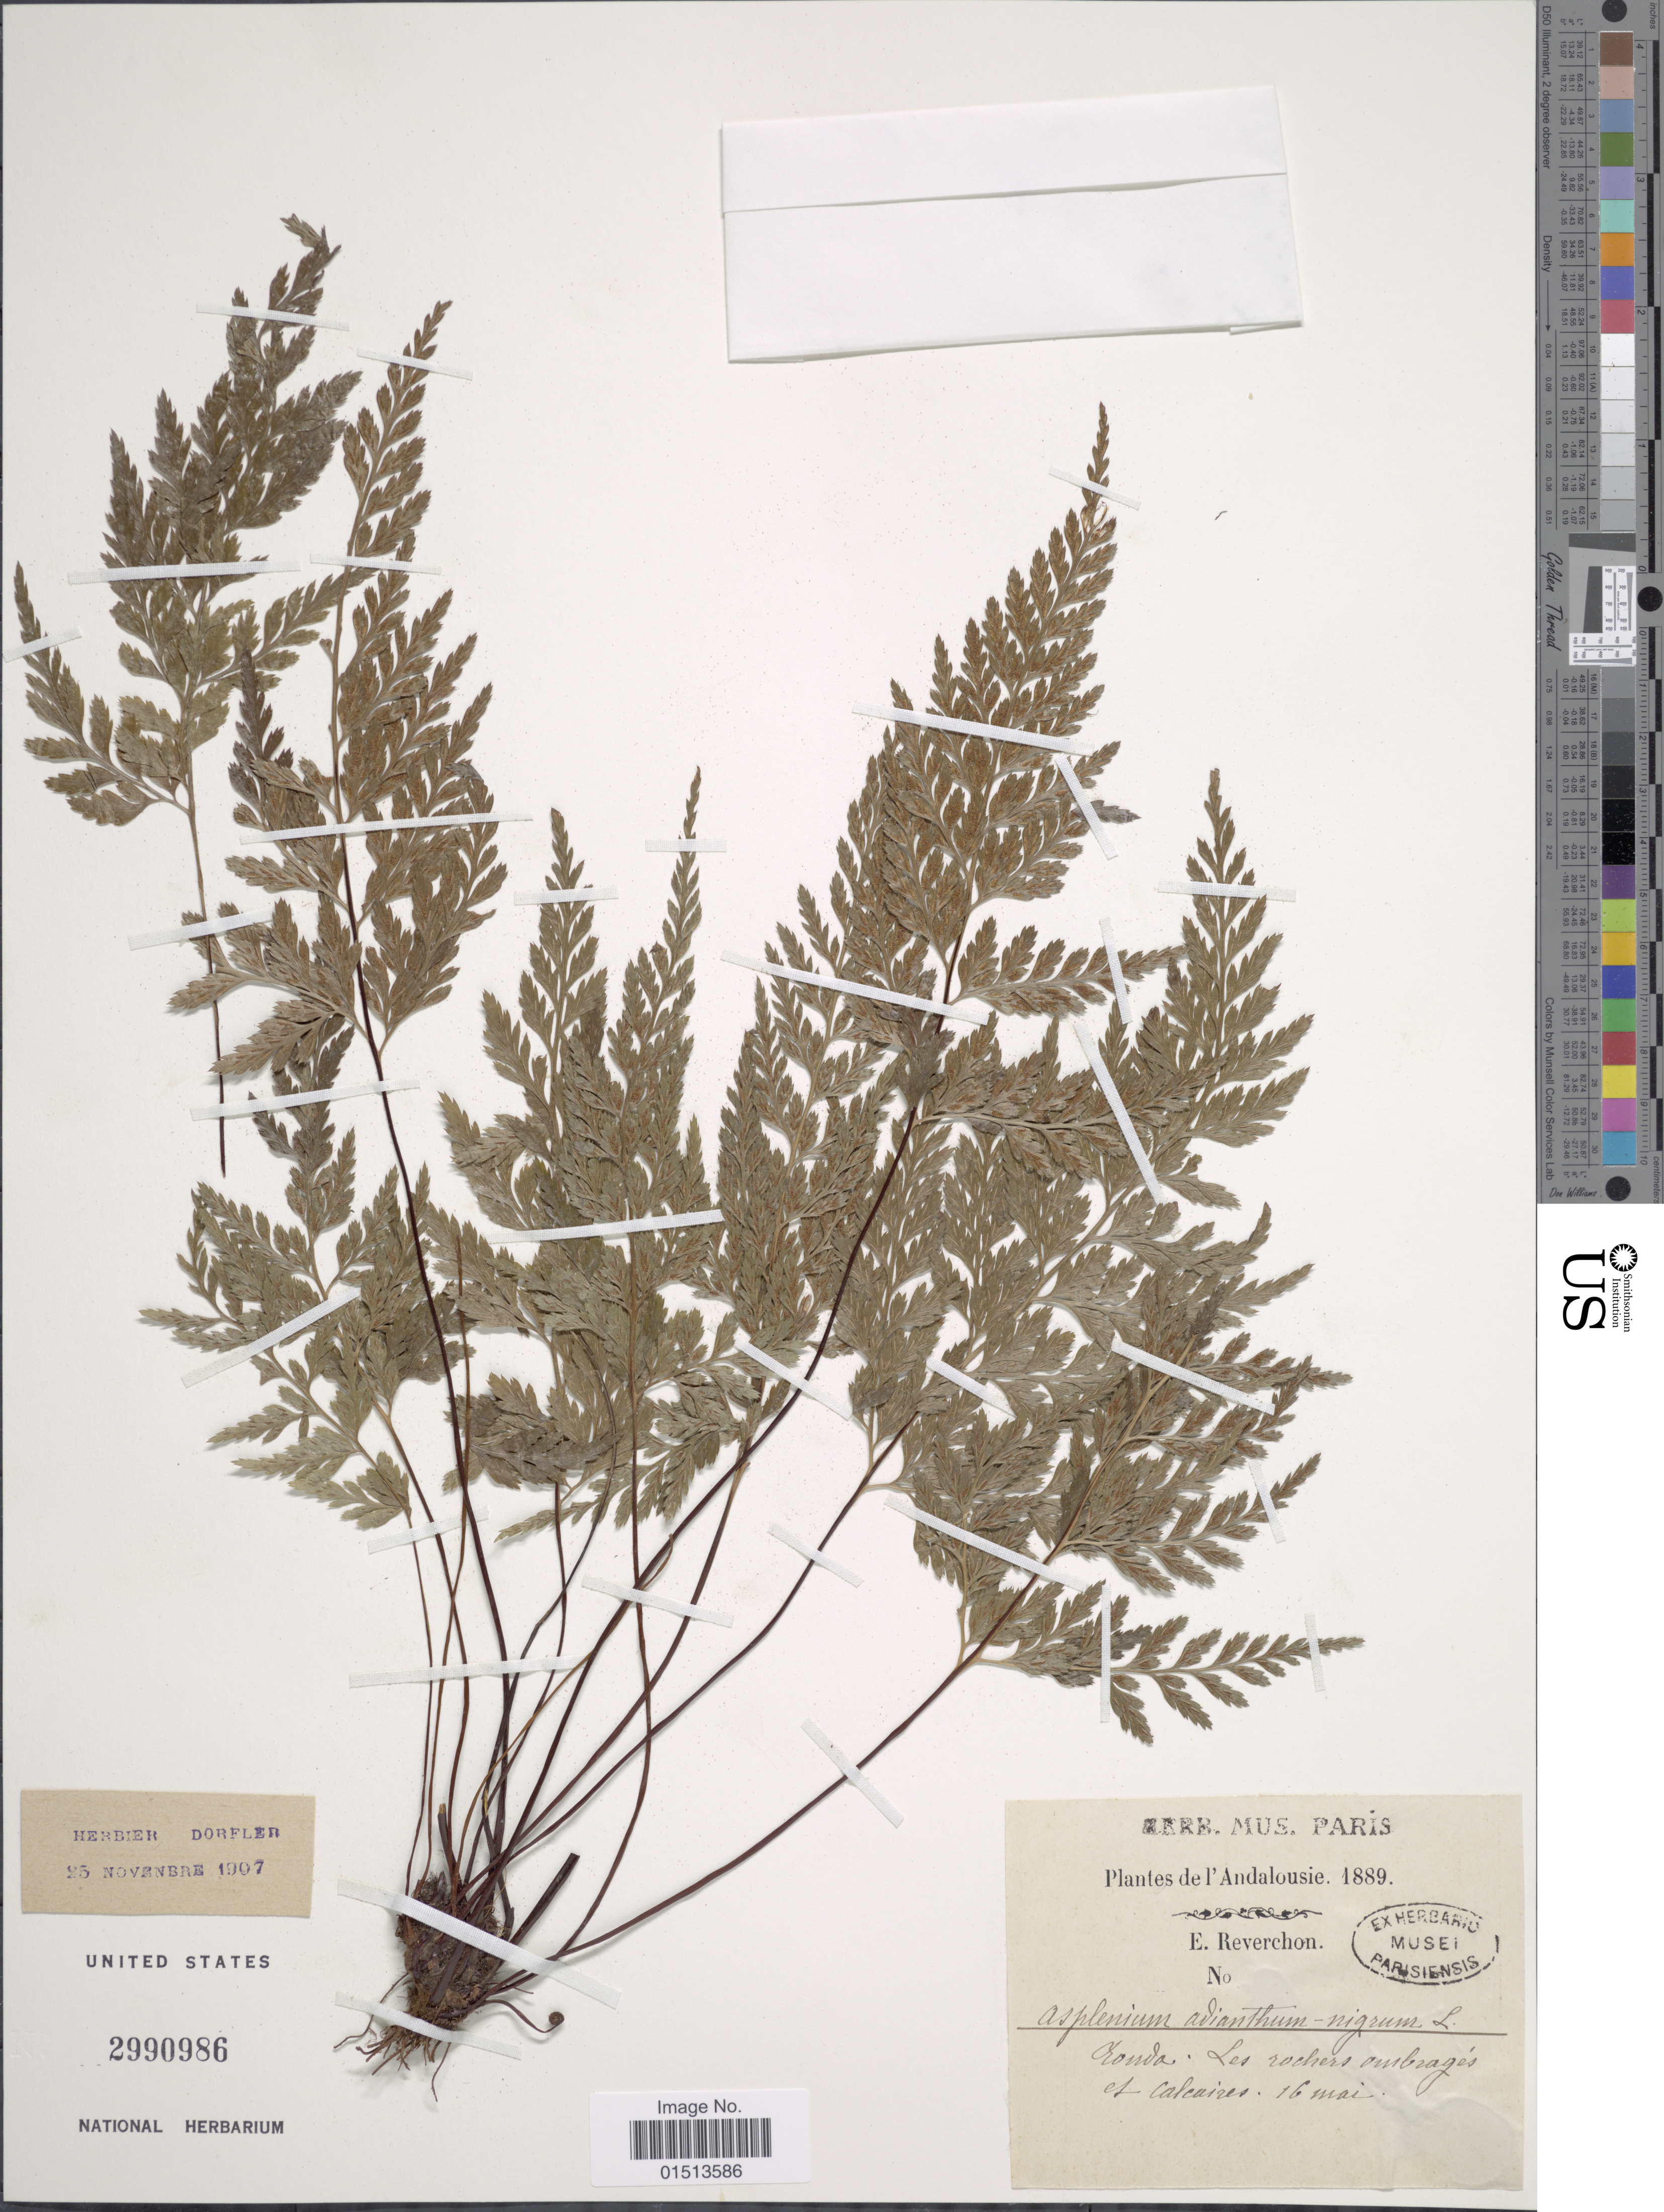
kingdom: Plantae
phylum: Tracheophyta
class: Polypodiopsida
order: Polypodiales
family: Aspleniaceae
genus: Asplenium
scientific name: Asplenium adiantum-nigrum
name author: L.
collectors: E. Reverchon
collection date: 1889-05-16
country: Spain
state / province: Andalucia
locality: Andalousie, Ronda, les rochers ombragés et calcaires. [Andalusia, Ronda, shaded rocks and limestone.]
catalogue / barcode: US 2990986